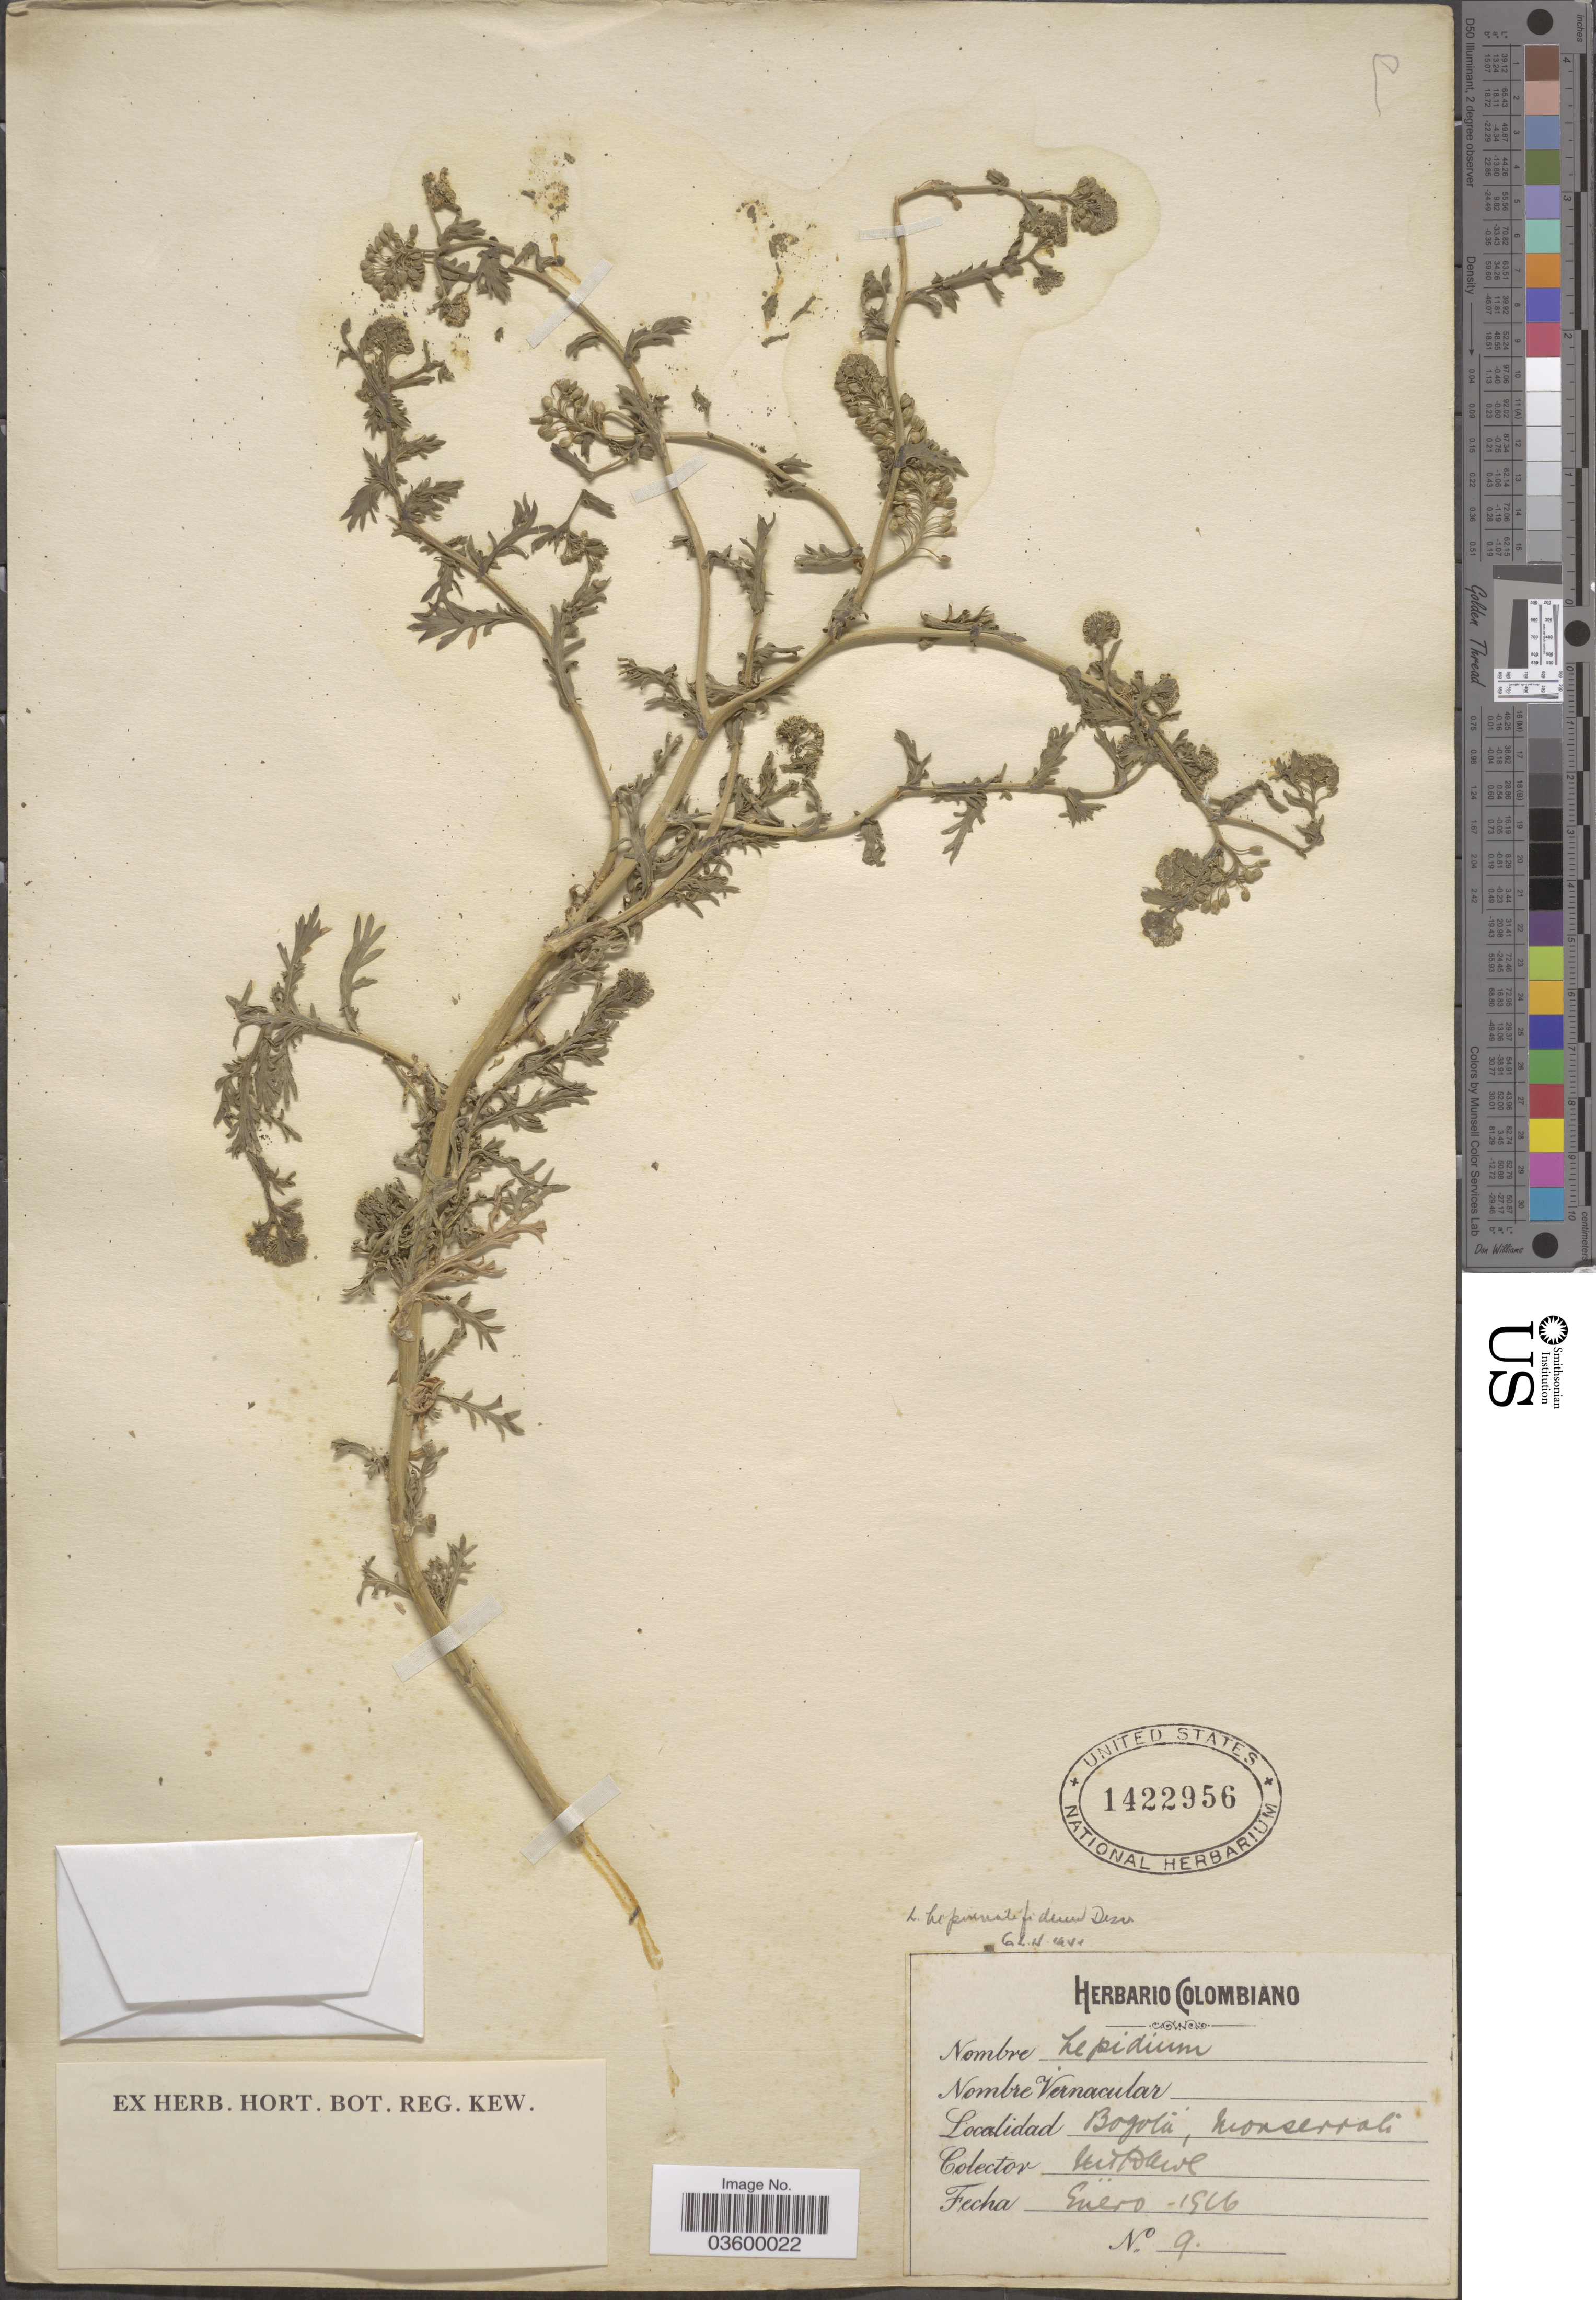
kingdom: Plantae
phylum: Tracheophyta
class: Magnoliopsida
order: Brassicales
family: Brassicaceae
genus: Lepidium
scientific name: Lepidium bipinnatifidum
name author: Desv.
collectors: M. T. Dawe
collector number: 9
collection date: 1916-01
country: Colombia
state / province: Bogota D.C.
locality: Bogotá, Monserrate.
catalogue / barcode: US 1422956